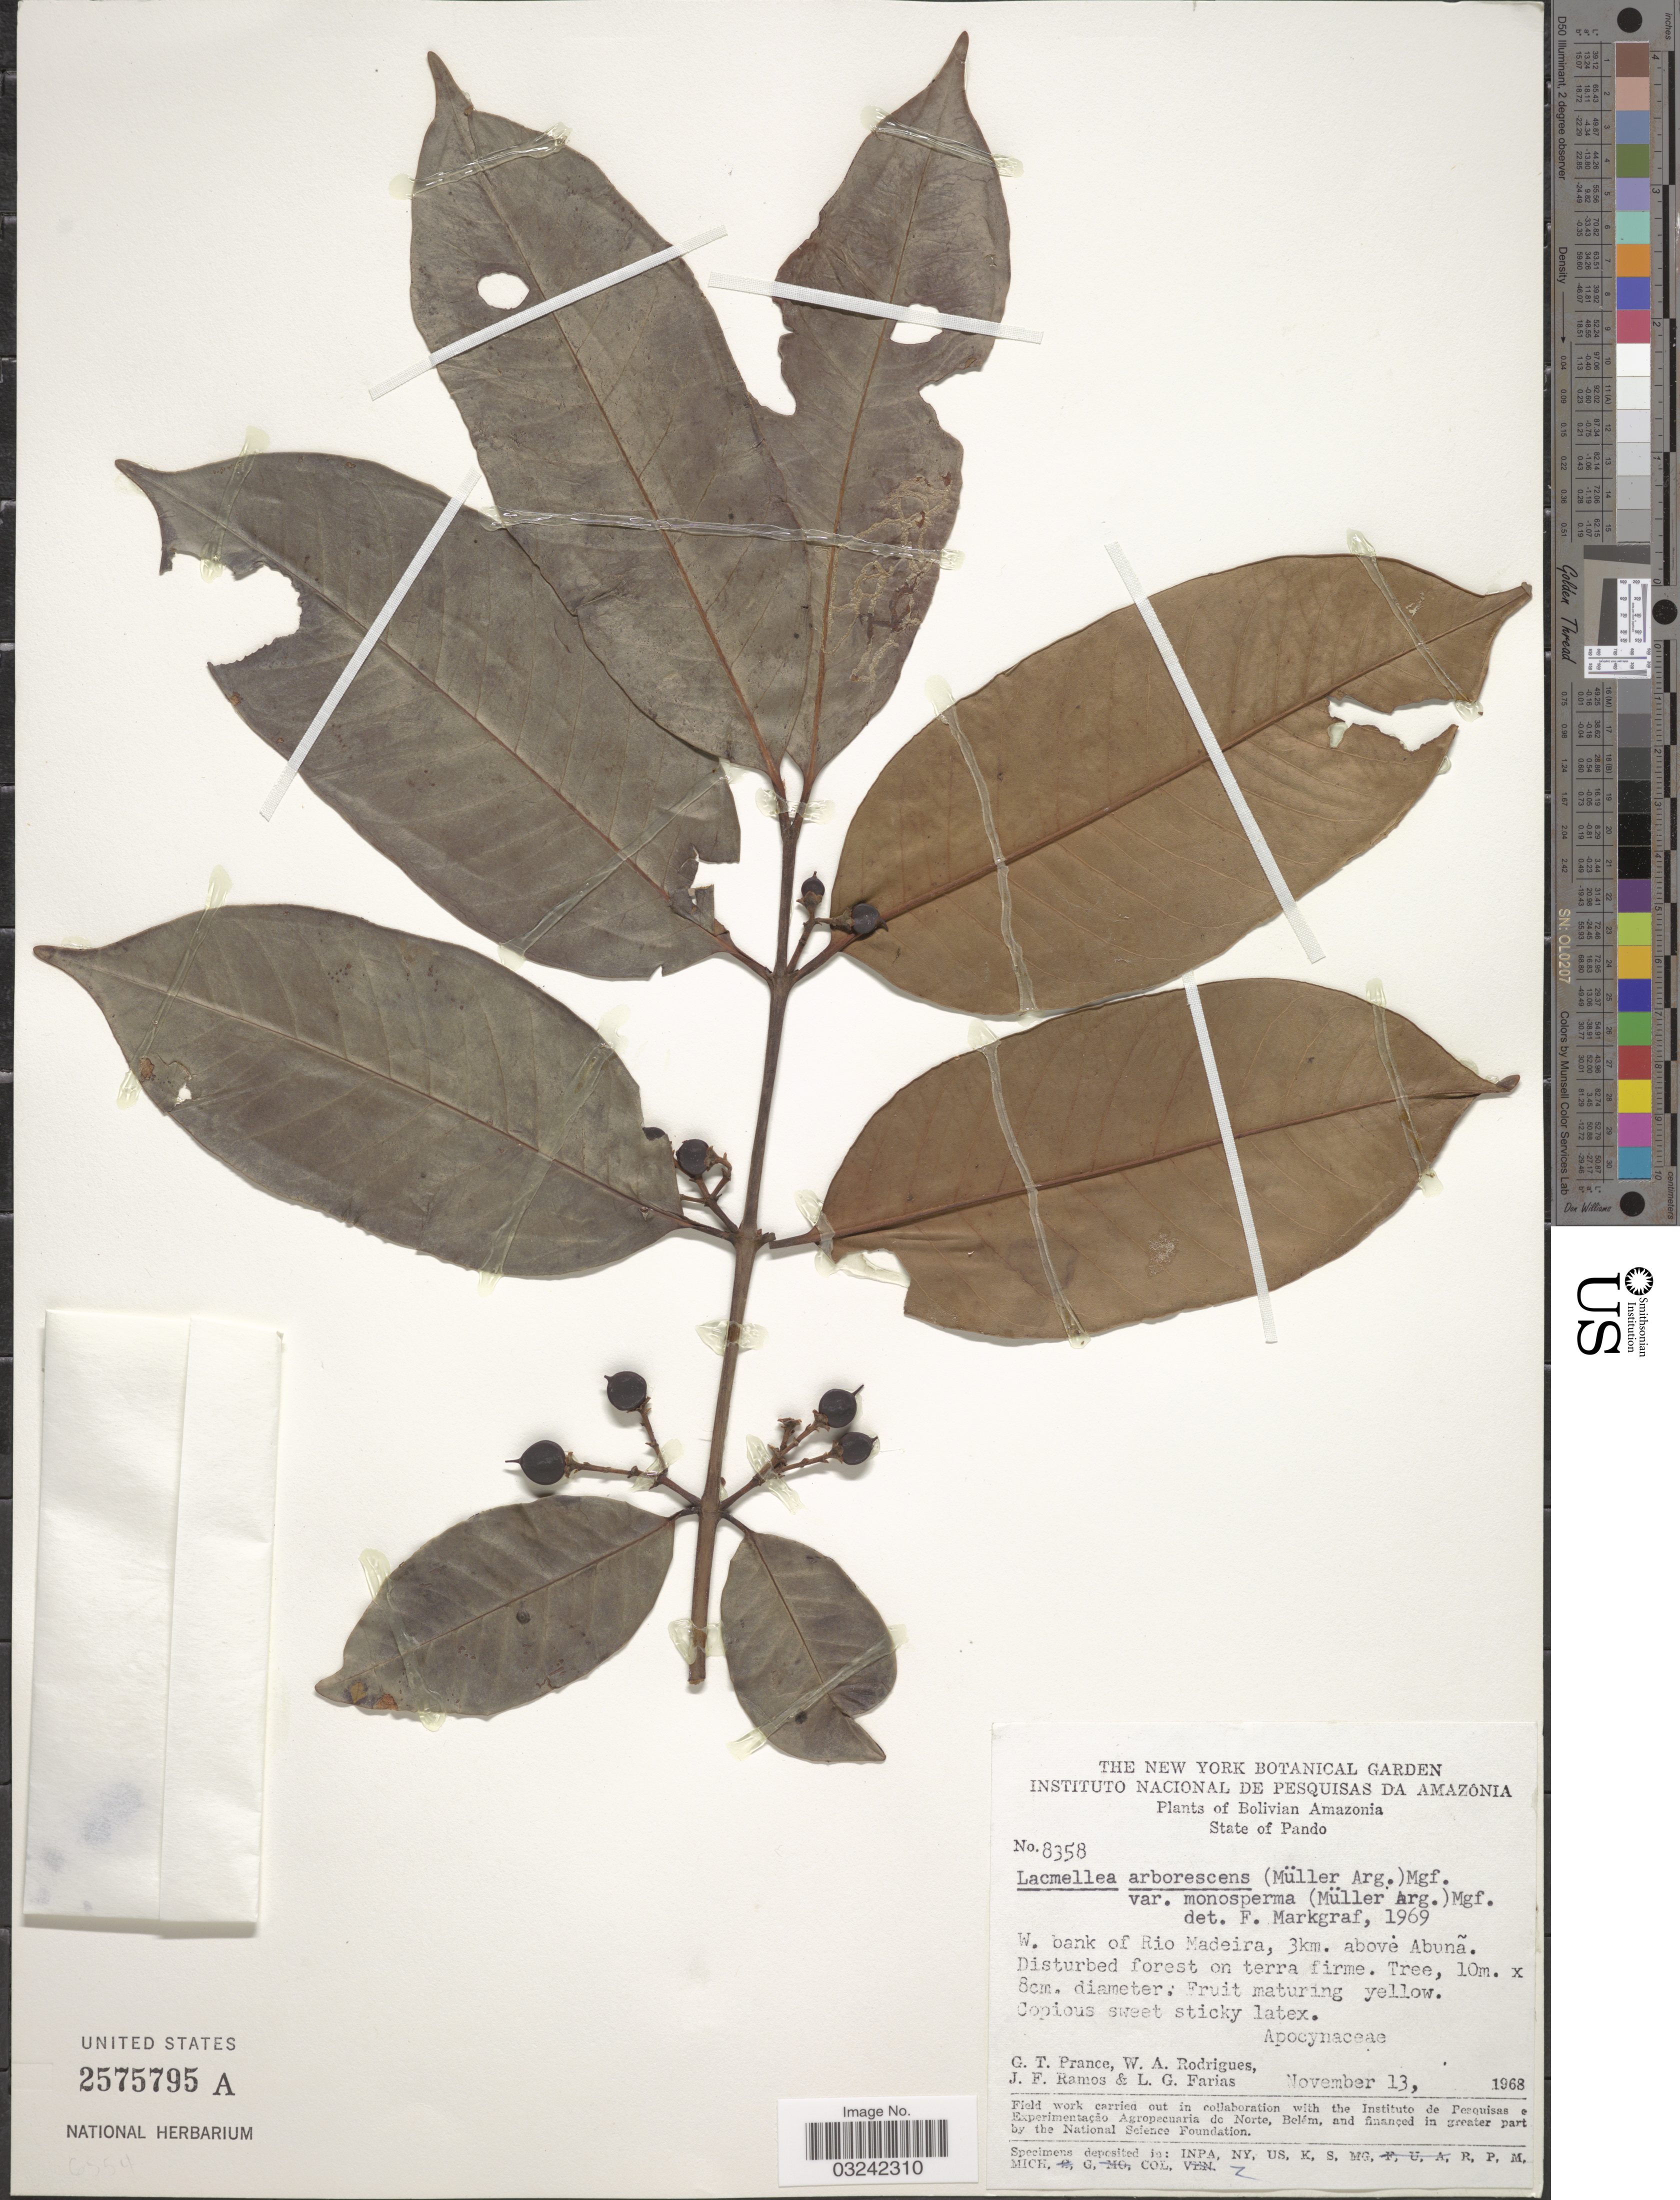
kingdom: Plantae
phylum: Tracheophyta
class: Magnoliopsida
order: Gentianales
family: Apocynaceae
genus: Lacmellea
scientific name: Lacmellea arborescens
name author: (Müll. Arg.) Markgr.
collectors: G. T. Prance, W. A. Rodrigues, J. F. Ramos & L. G. Farias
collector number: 8358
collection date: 1968-11-13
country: Bolivia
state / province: Pando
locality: Bolivian Amazonia. W. bank of Rio Madeira, 3km. above Abuña.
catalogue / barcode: US 2575795A